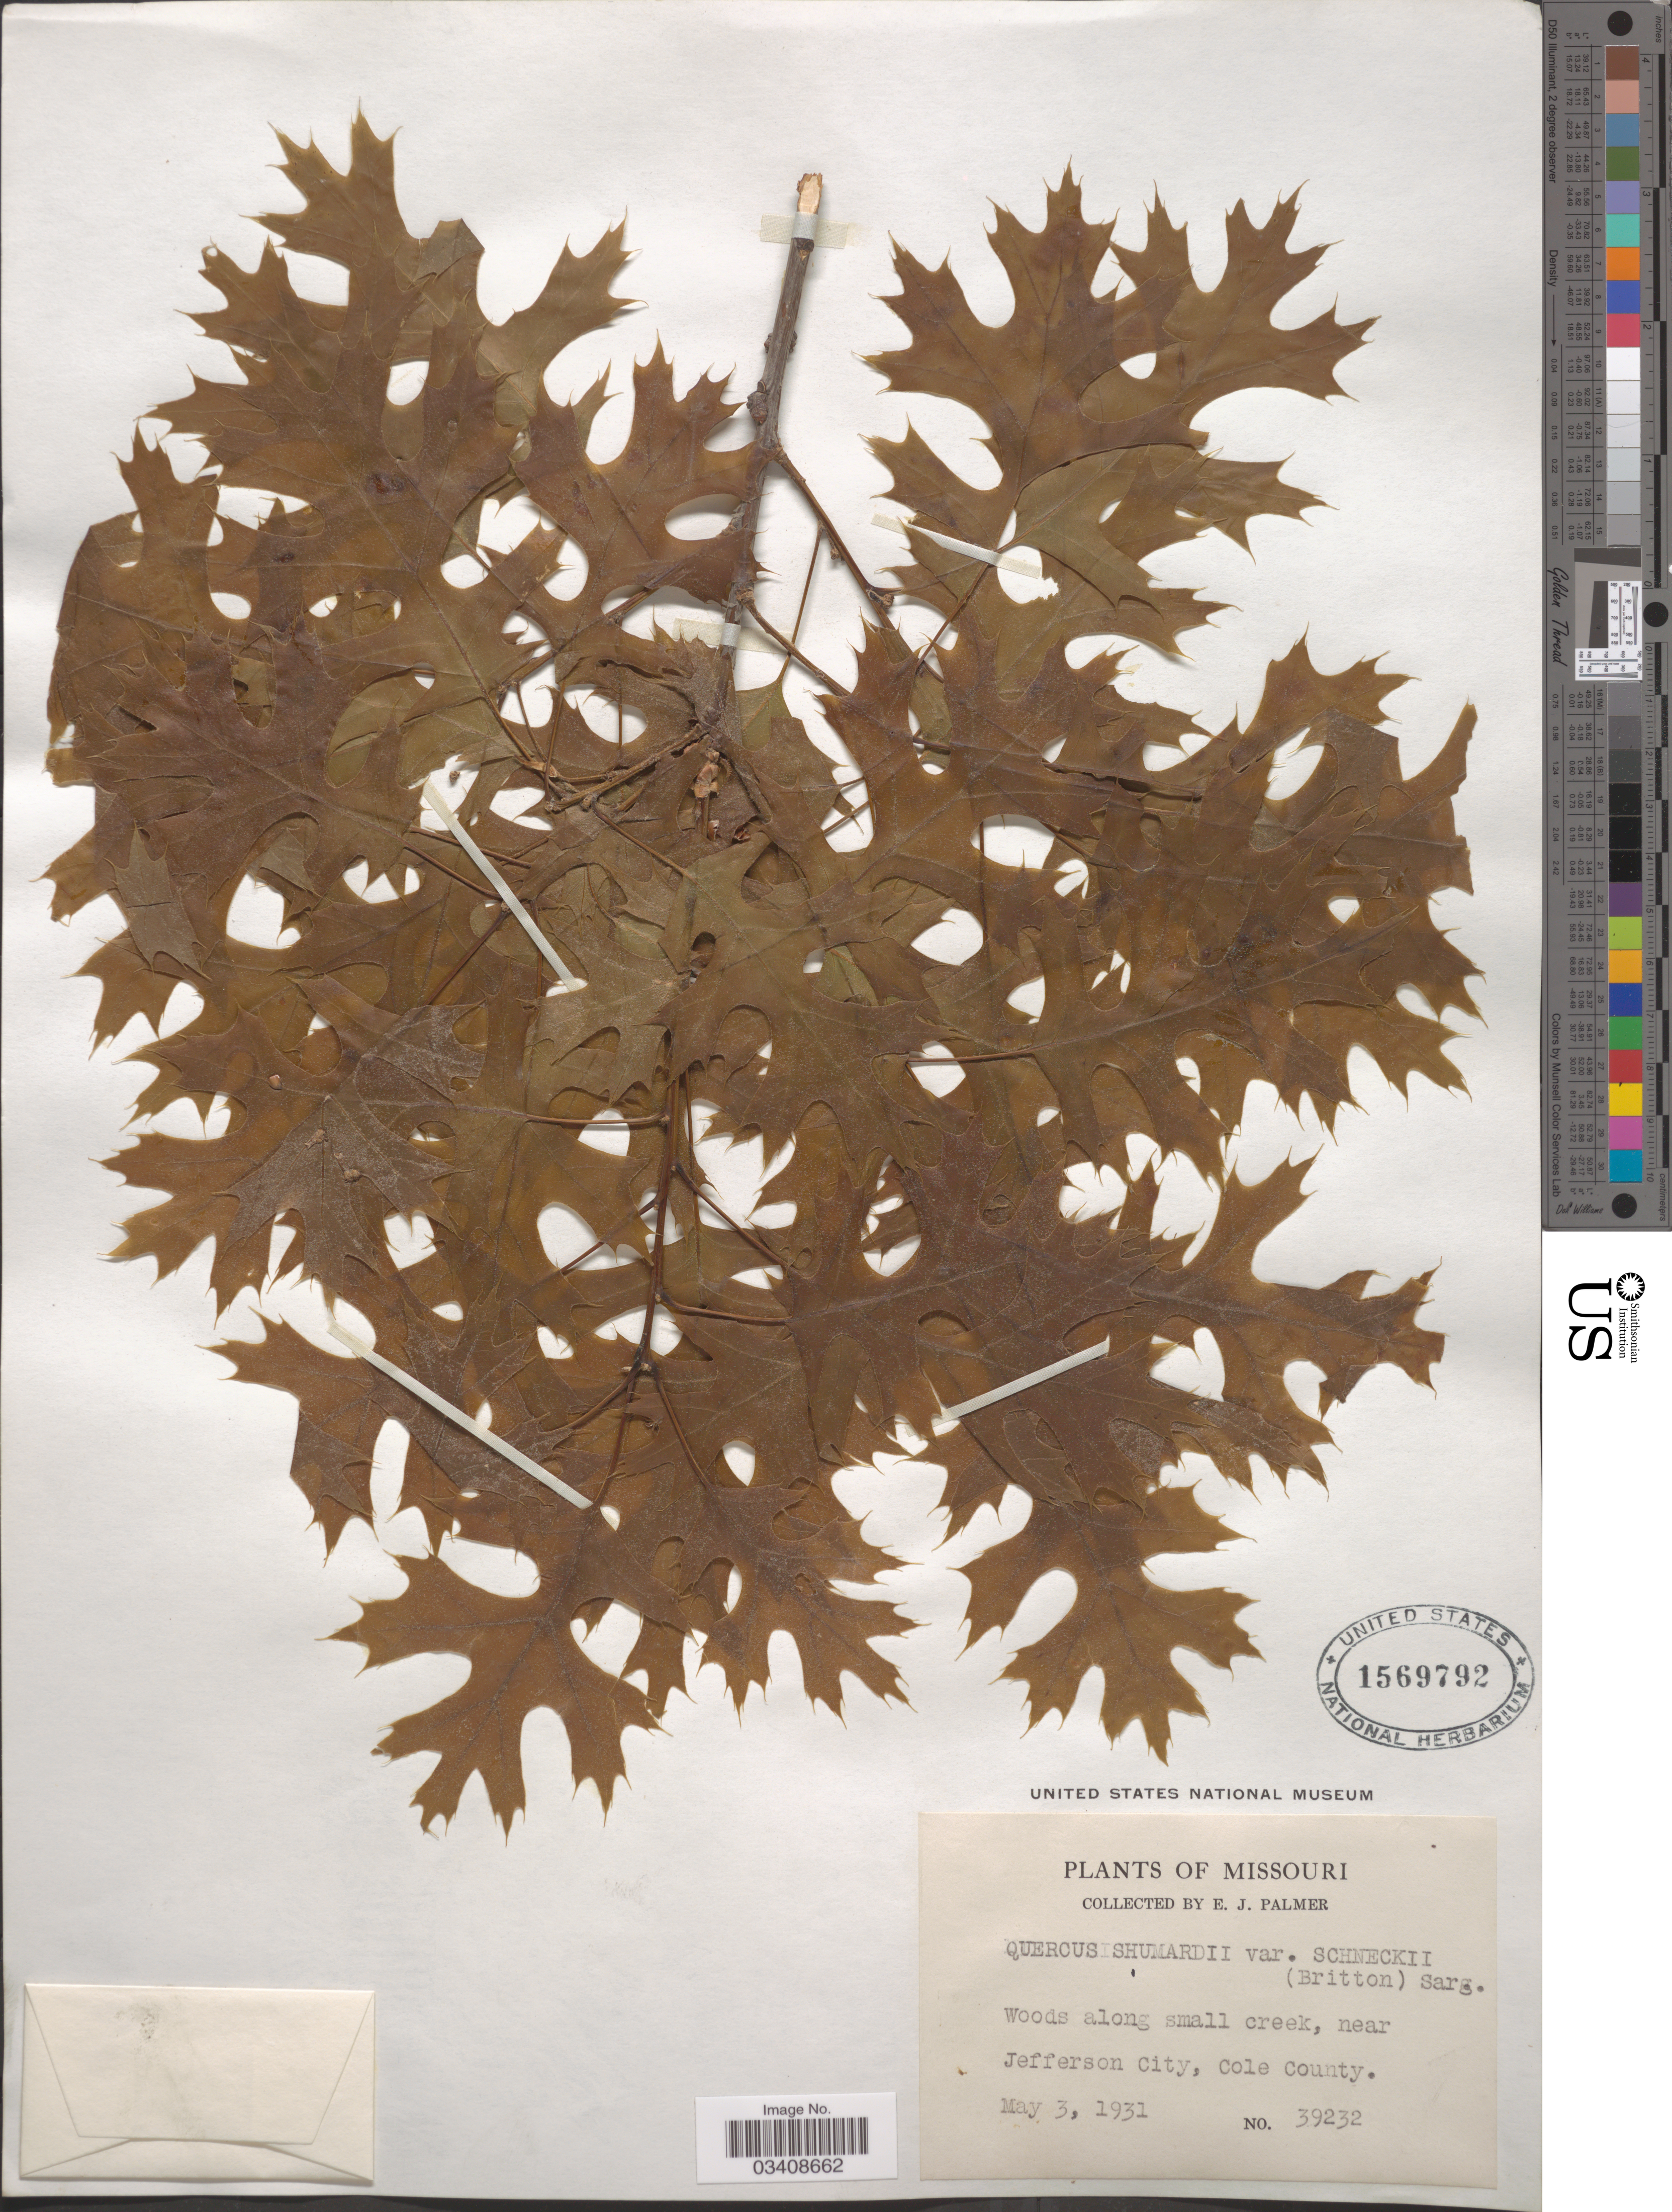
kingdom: Plantae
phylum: Tracheophyta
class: Magnoliopsida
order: Fagales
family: Fagaceae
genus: Quercus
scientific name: Quercus shumardii var. schneckii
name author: (Britton) Sarg.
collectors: E. J. Palmer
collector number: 39232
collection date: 1931-05-03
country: United States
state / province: Missouri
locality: Near Jefferson City, Cole County.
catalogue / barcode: US 1569792